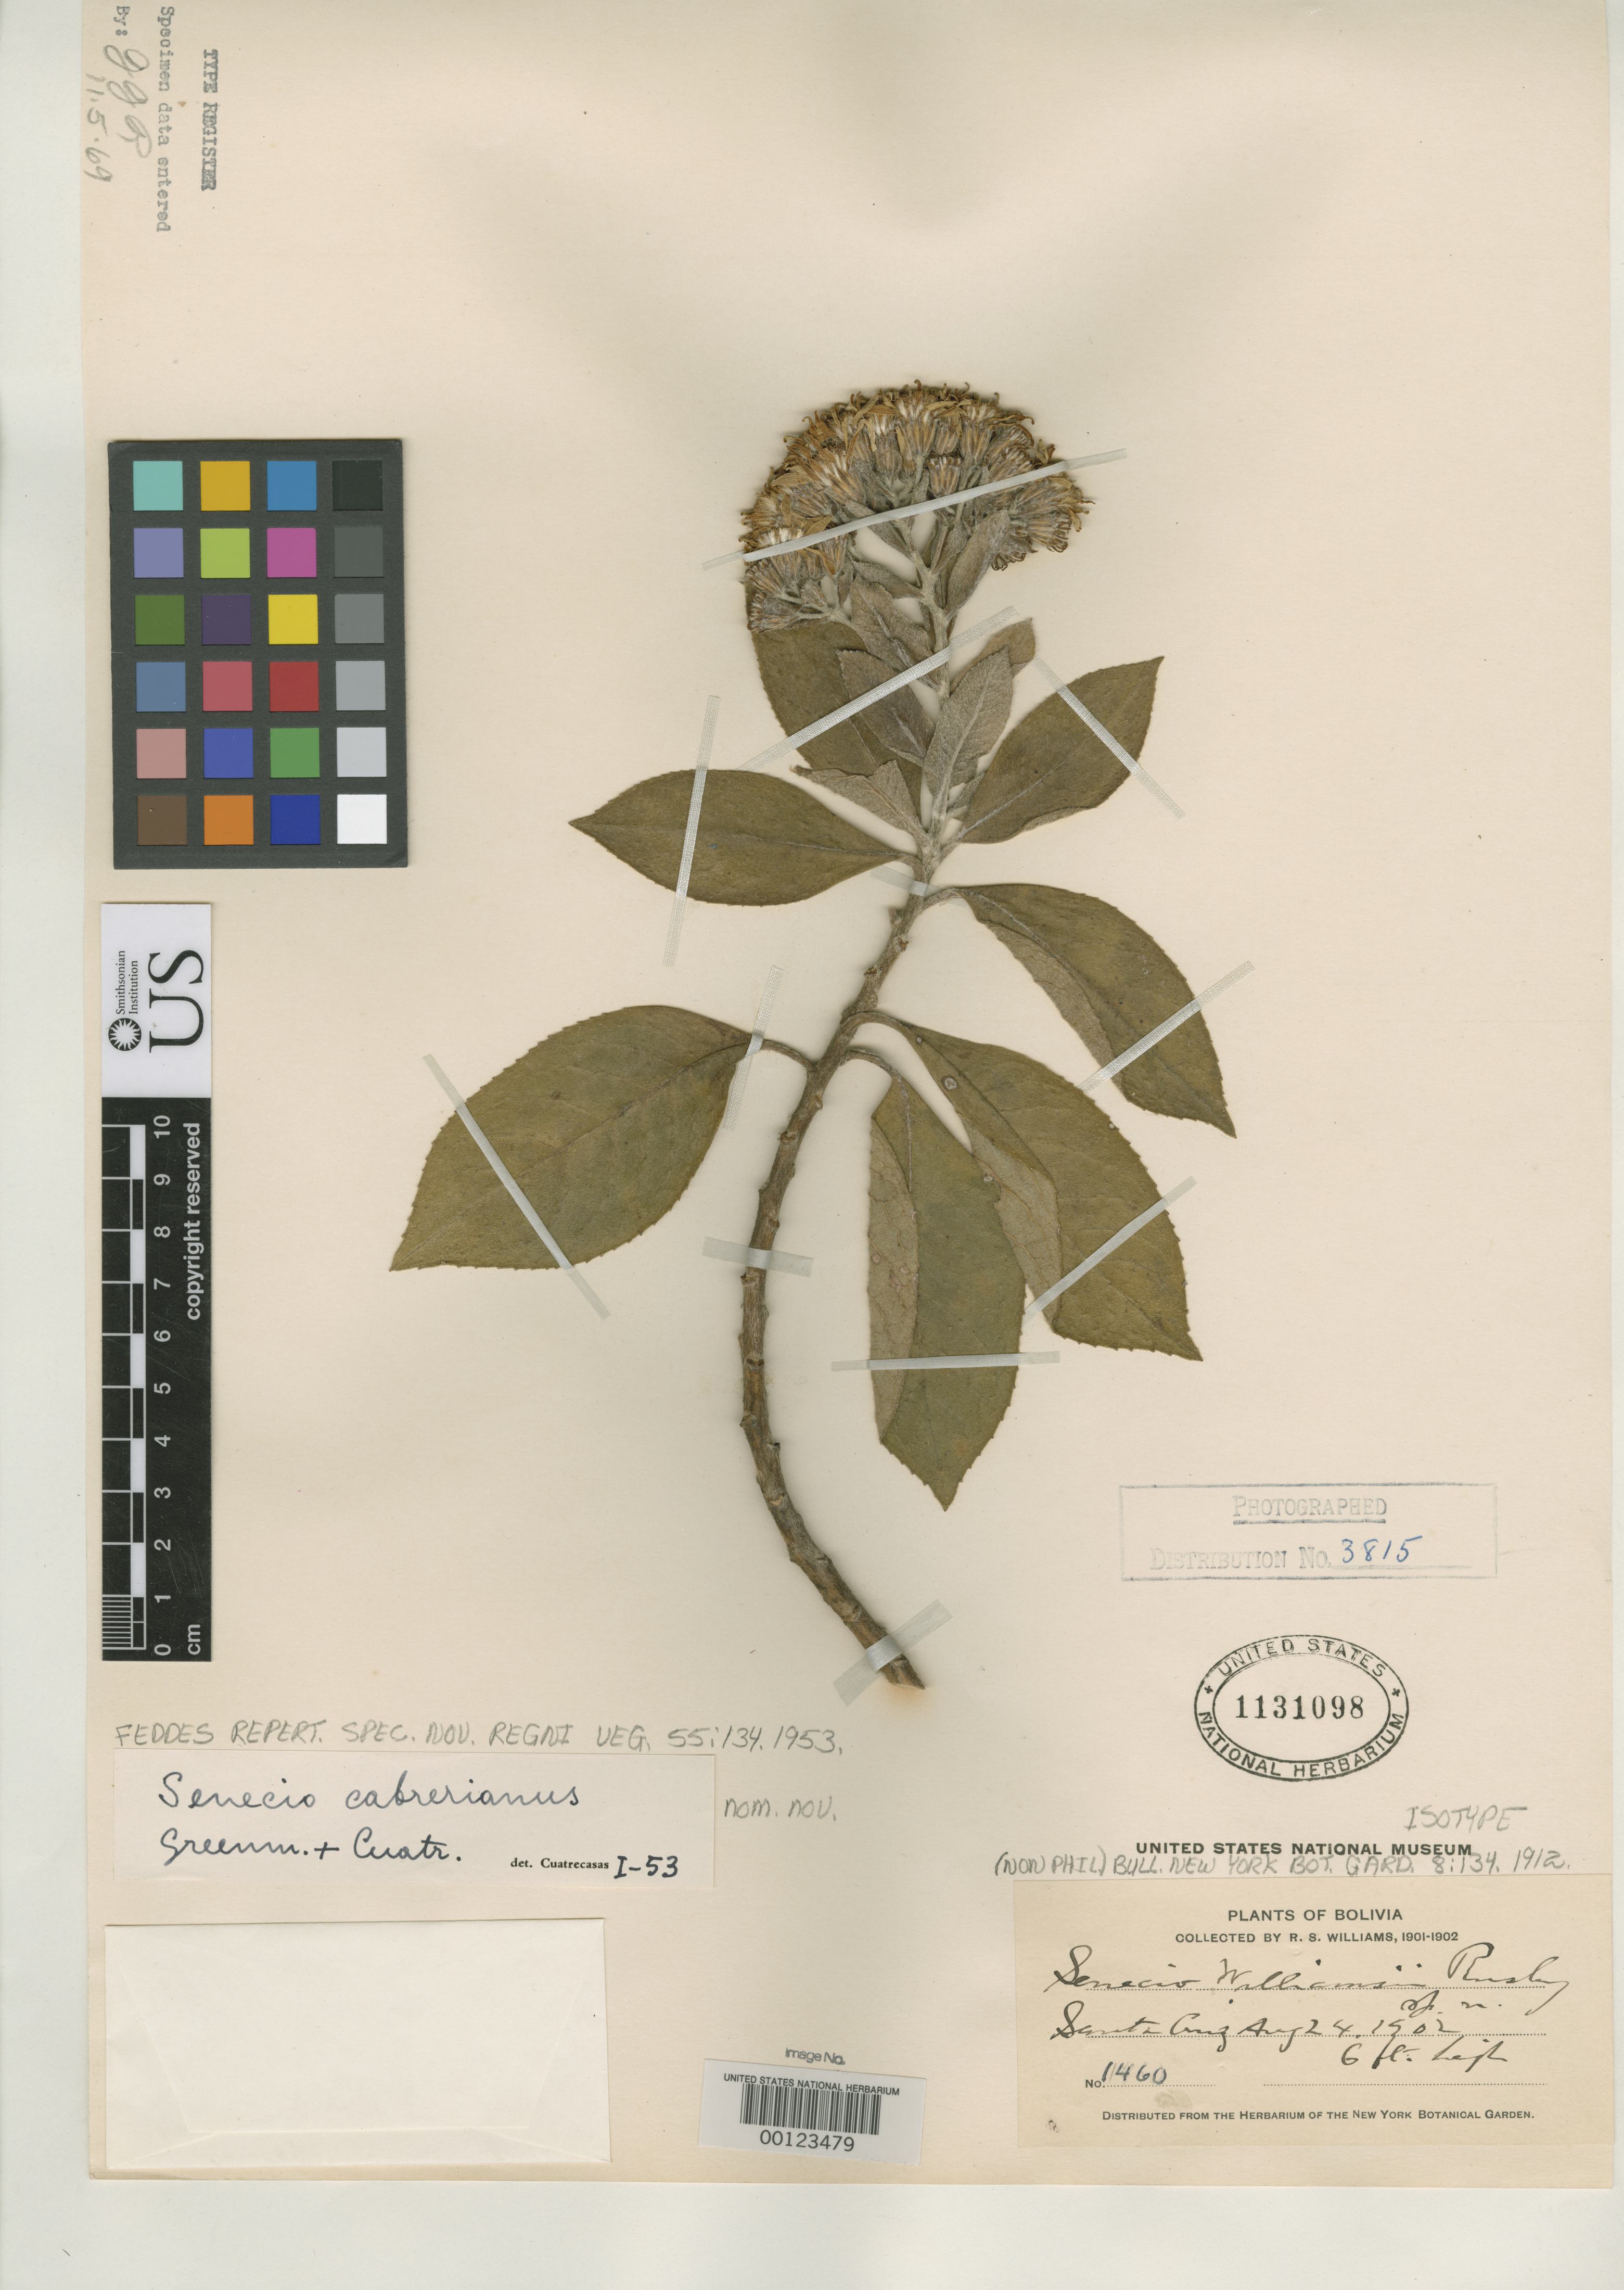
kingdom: Plantae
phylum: Tracheophyta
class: Magnoliopsida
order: Asterales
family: Asteraceae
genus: Senecio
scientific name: Senecio williamsii Rusby, nom. illeg.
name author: Rusby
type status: Isotype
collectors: R. S. Williams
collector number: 1460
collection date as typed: Aug. 24, 1902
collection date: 1902-08-24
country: Bolivia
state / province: La Paz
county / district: Franz Tamayo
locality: Santa Cruz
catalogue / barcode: US 1131098